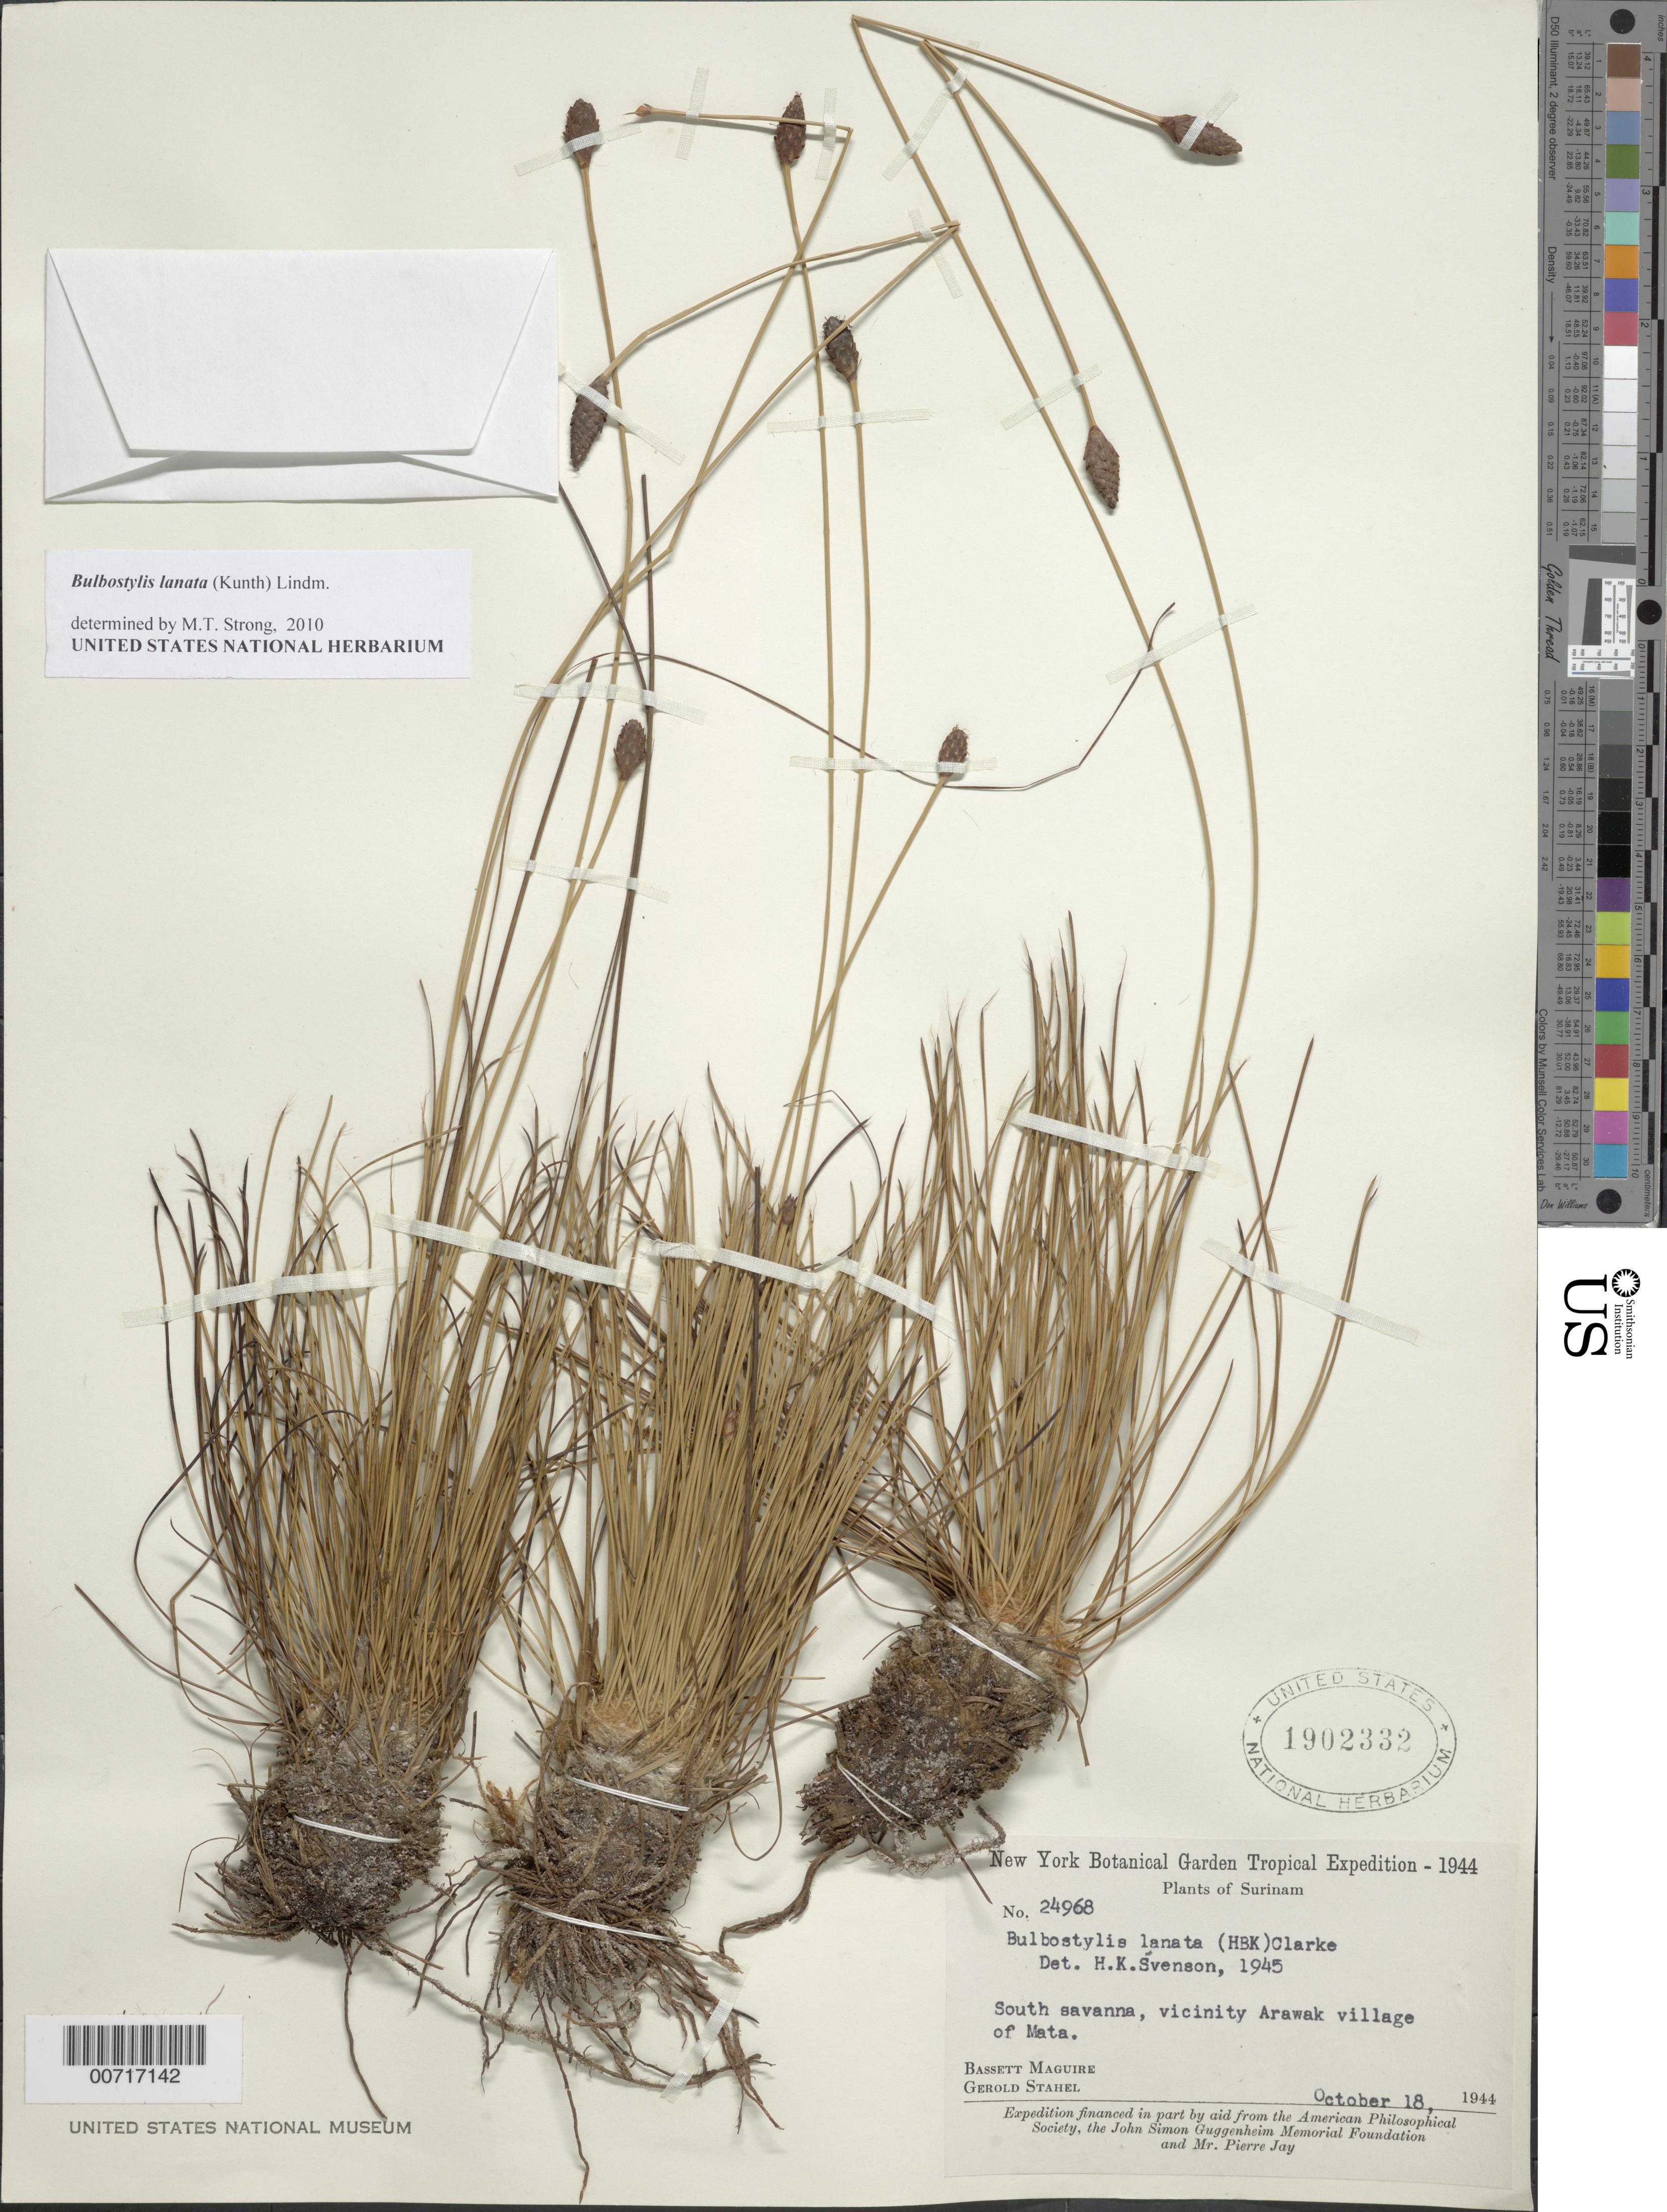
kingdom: Plantae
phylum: Tracheophyta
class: Liliopsida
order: Poales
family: Cyperaceae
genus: Bulbostylis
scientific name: Bulbostylis lanata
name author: (Kunth) Lindm.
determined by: Kral, R.; Strong, M. T.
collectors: B. Maguire & G. Stahel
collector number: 24968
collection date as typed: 18-Oct-44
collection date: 1944-10-18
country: Suriname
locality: Zanderij I., Mata vic., Arawak village of Mata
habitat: South Savannas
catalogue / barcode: US 1902332